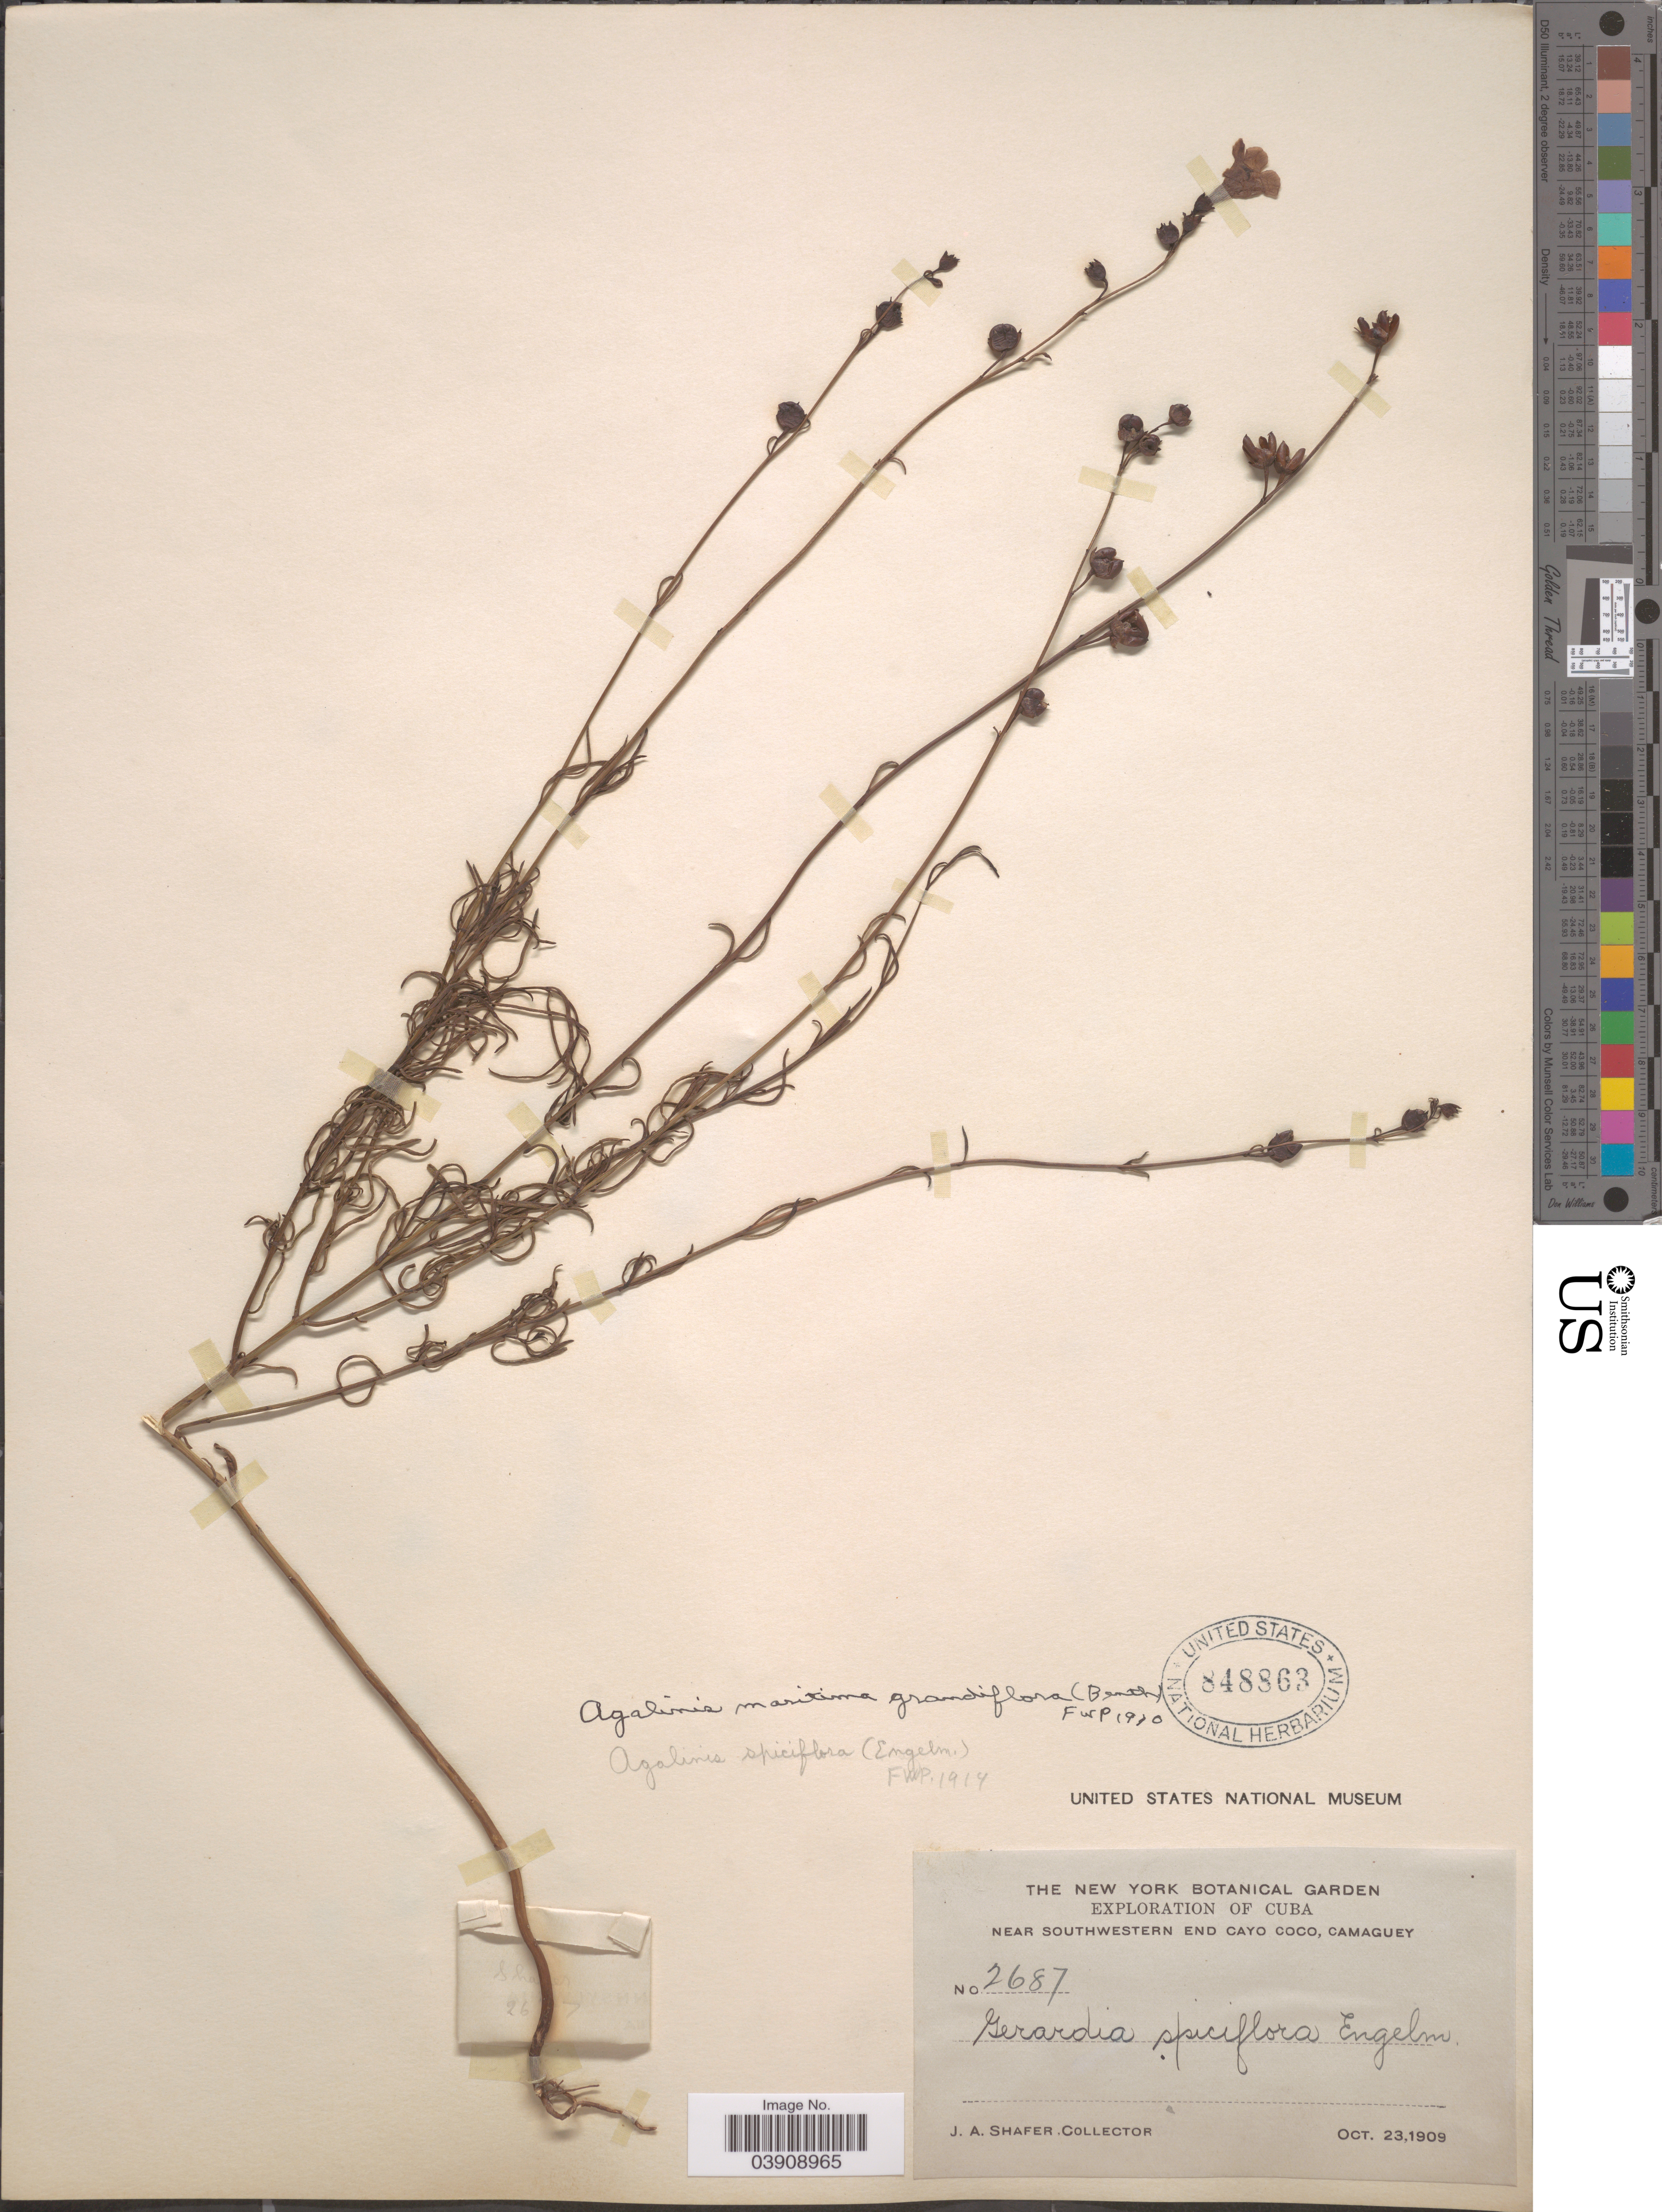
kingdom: Plantae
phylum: Tracheophyta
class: Magnoliopsida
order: Lamiales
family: Orobanchaceae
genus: Agalinis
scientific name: Agalinis maritima var. grandiflora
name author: (Benth.) Pennell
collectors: J. A. Shafer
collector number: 2687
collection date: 1909-10-23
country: Cuba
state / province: Camagüey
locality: Near southwestern end Cayo Coco.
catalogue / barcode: US 848863